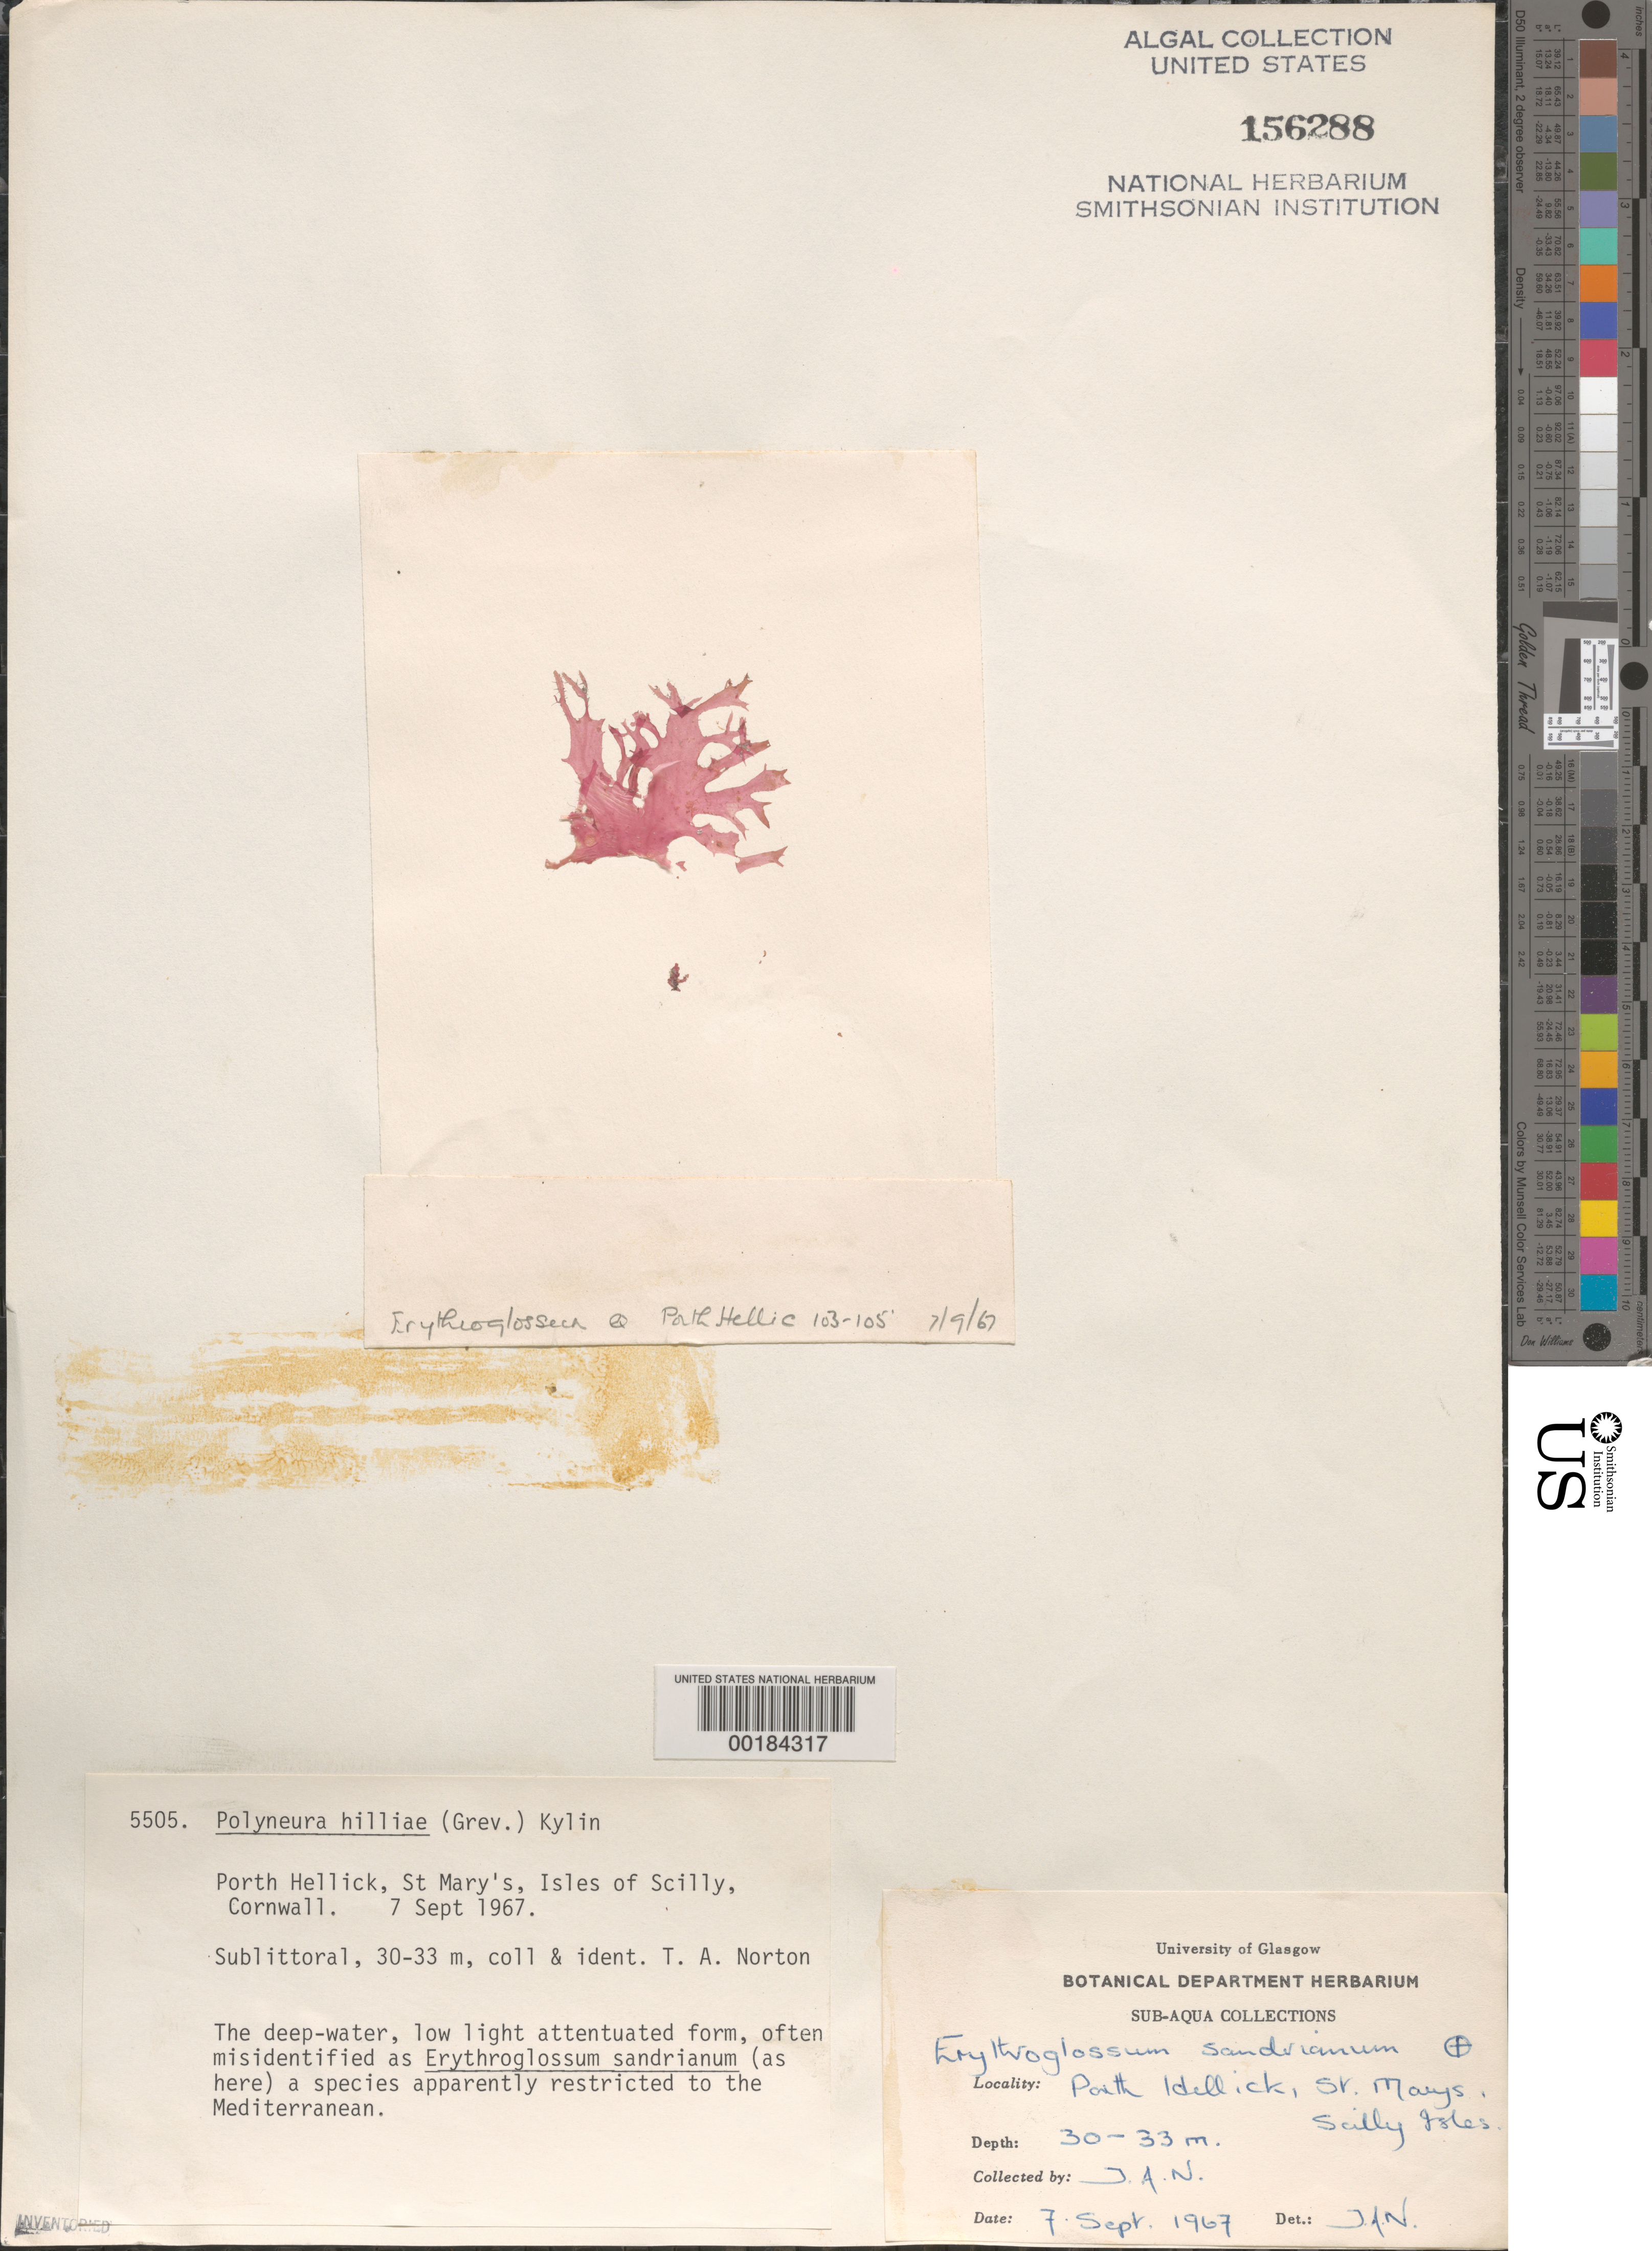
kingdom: Plantae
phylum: Rhodophyta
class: Florideophyceae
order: Ceramiales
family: Delesseriaceae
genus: Polyneura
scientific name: Polyneura bonnemaisonii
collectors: T. Norton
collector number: PSD 5505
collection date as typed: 07 Sep 1967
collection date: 1967-09-07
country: United Kingdom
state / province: England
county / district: Council of the Isles of Scilly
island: St. Mary's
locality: Porth Hellick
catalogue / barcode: US 156288